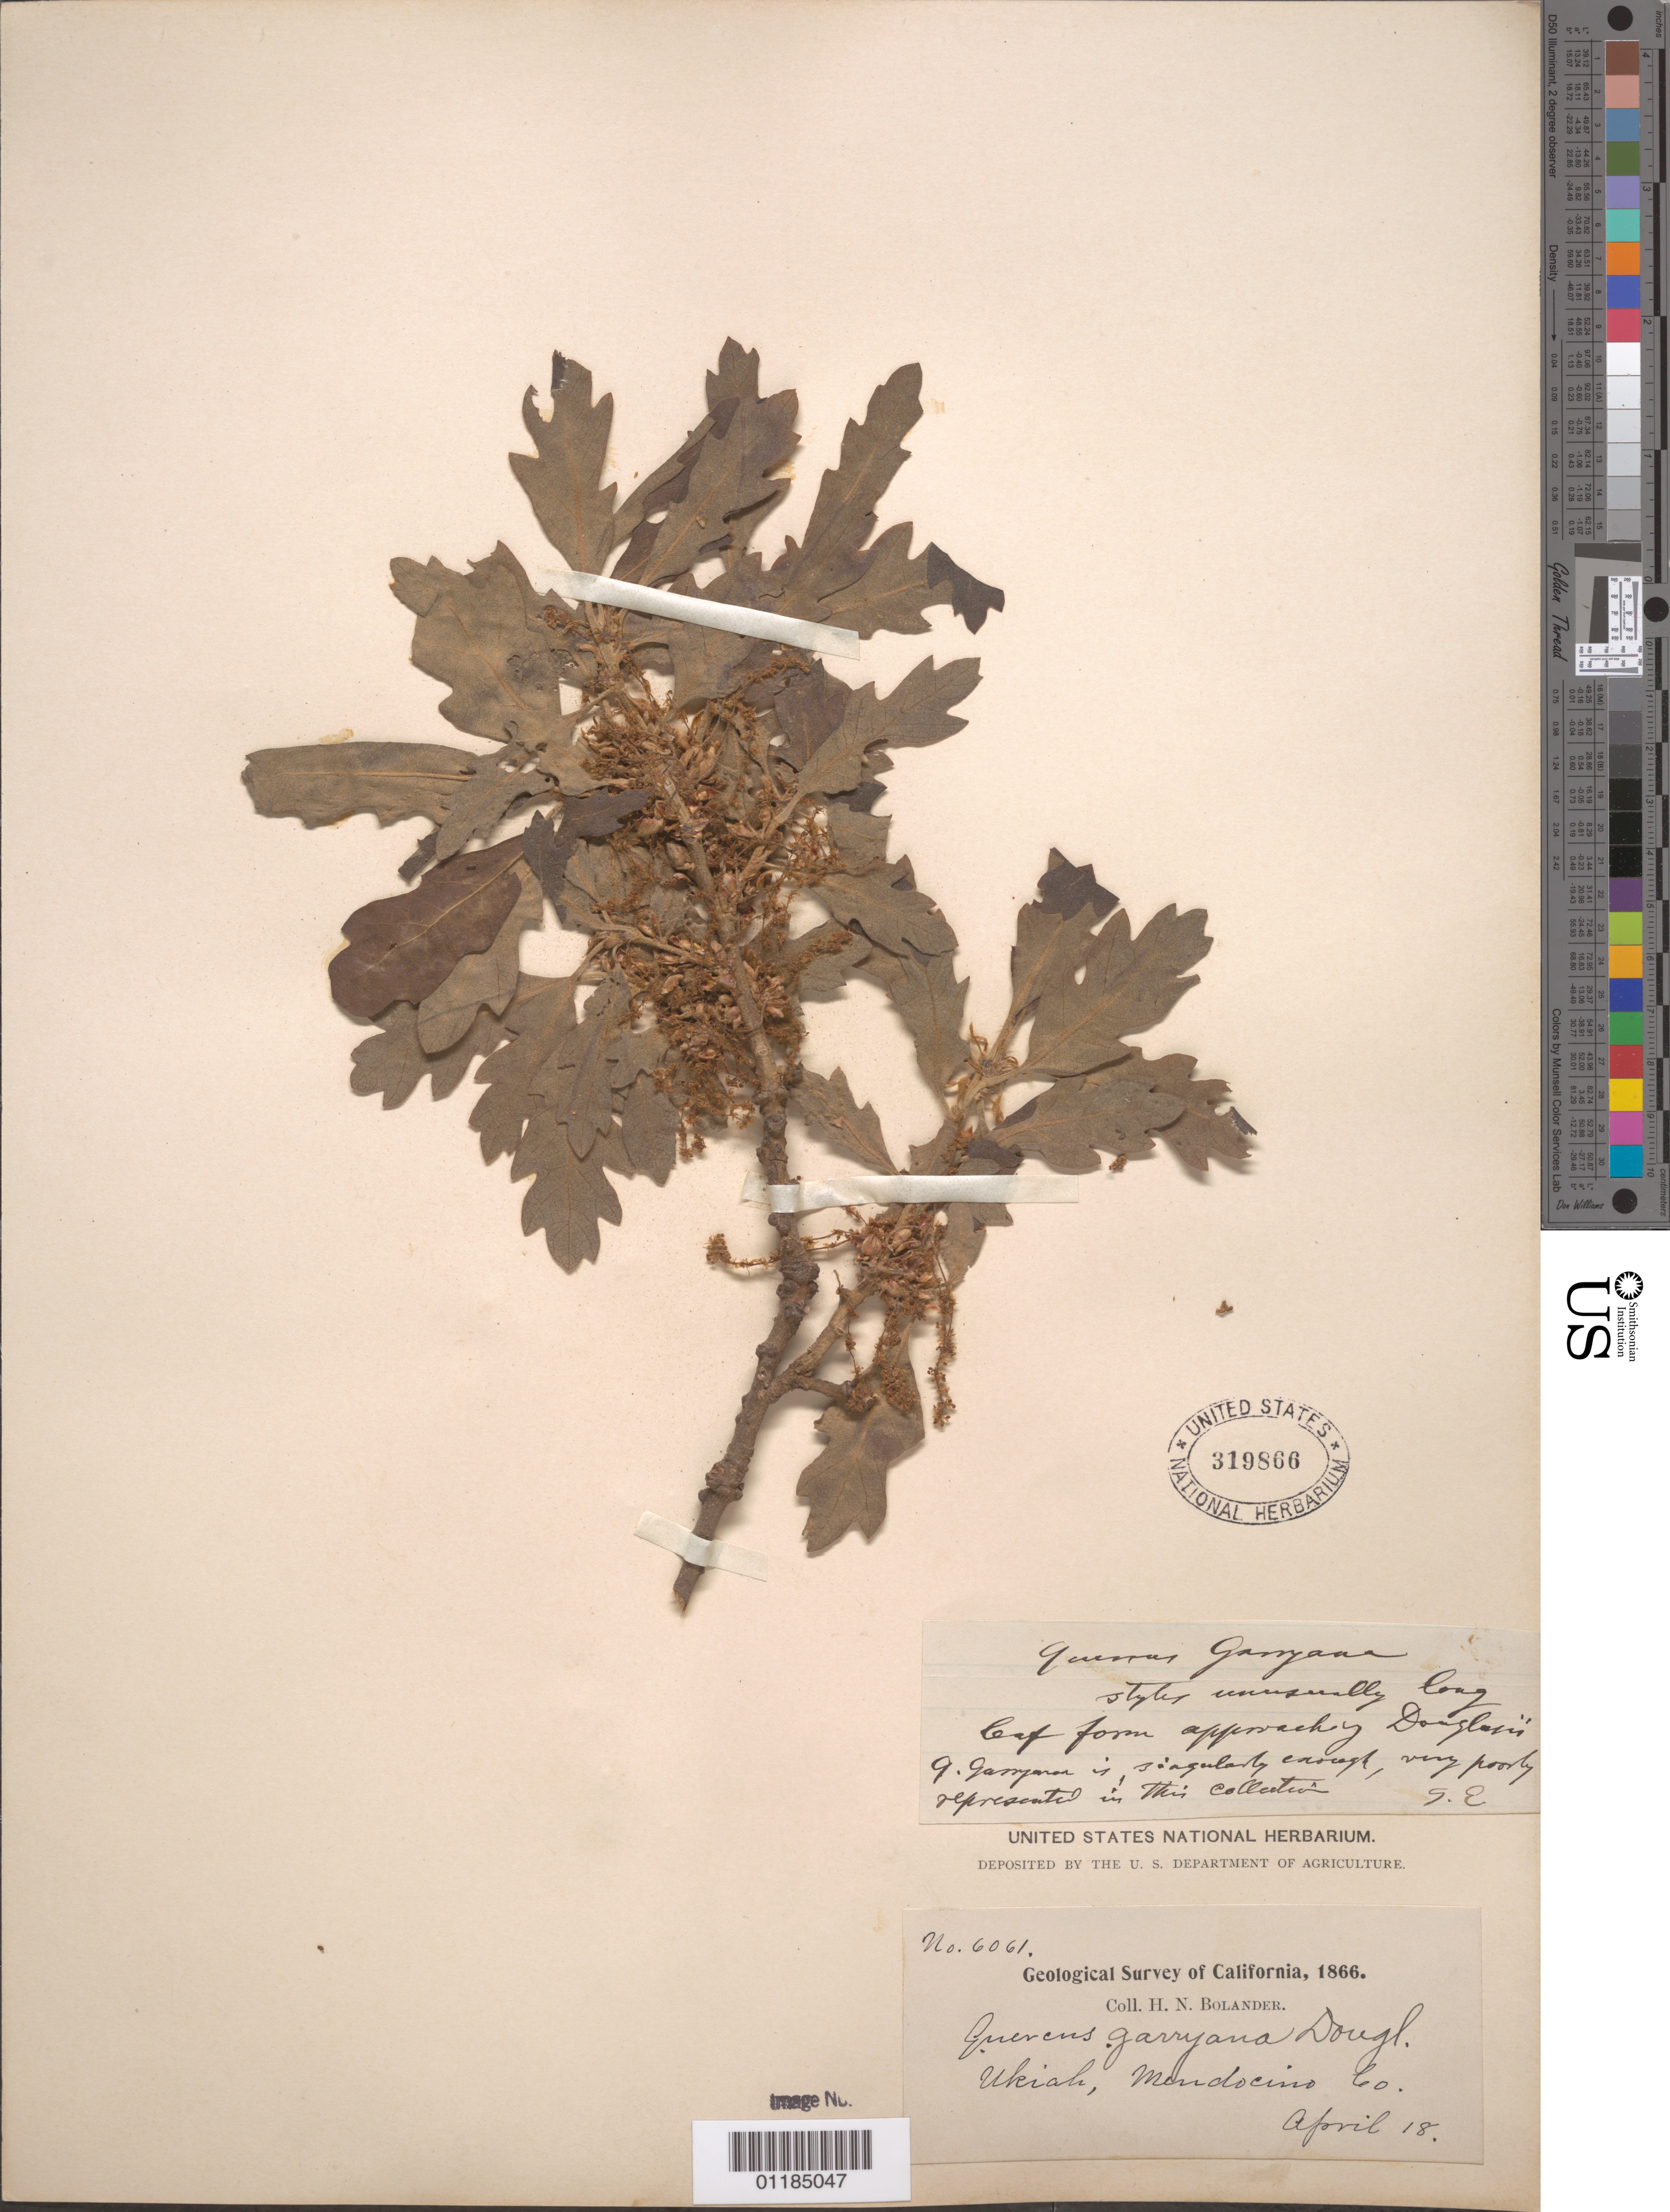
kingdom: Plantae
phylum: Tracheophyta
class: Magnoliopsida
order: Fagales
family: Fagaceae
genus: Quercus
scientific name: Quercus garryana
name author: Douglas ex Hook.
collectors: H. Bolander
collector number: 6061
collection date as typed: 18 Apr 1866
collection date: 1866-04-18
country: United States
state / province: California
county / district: Mendocino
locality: Ukiah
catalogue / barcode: US 319866